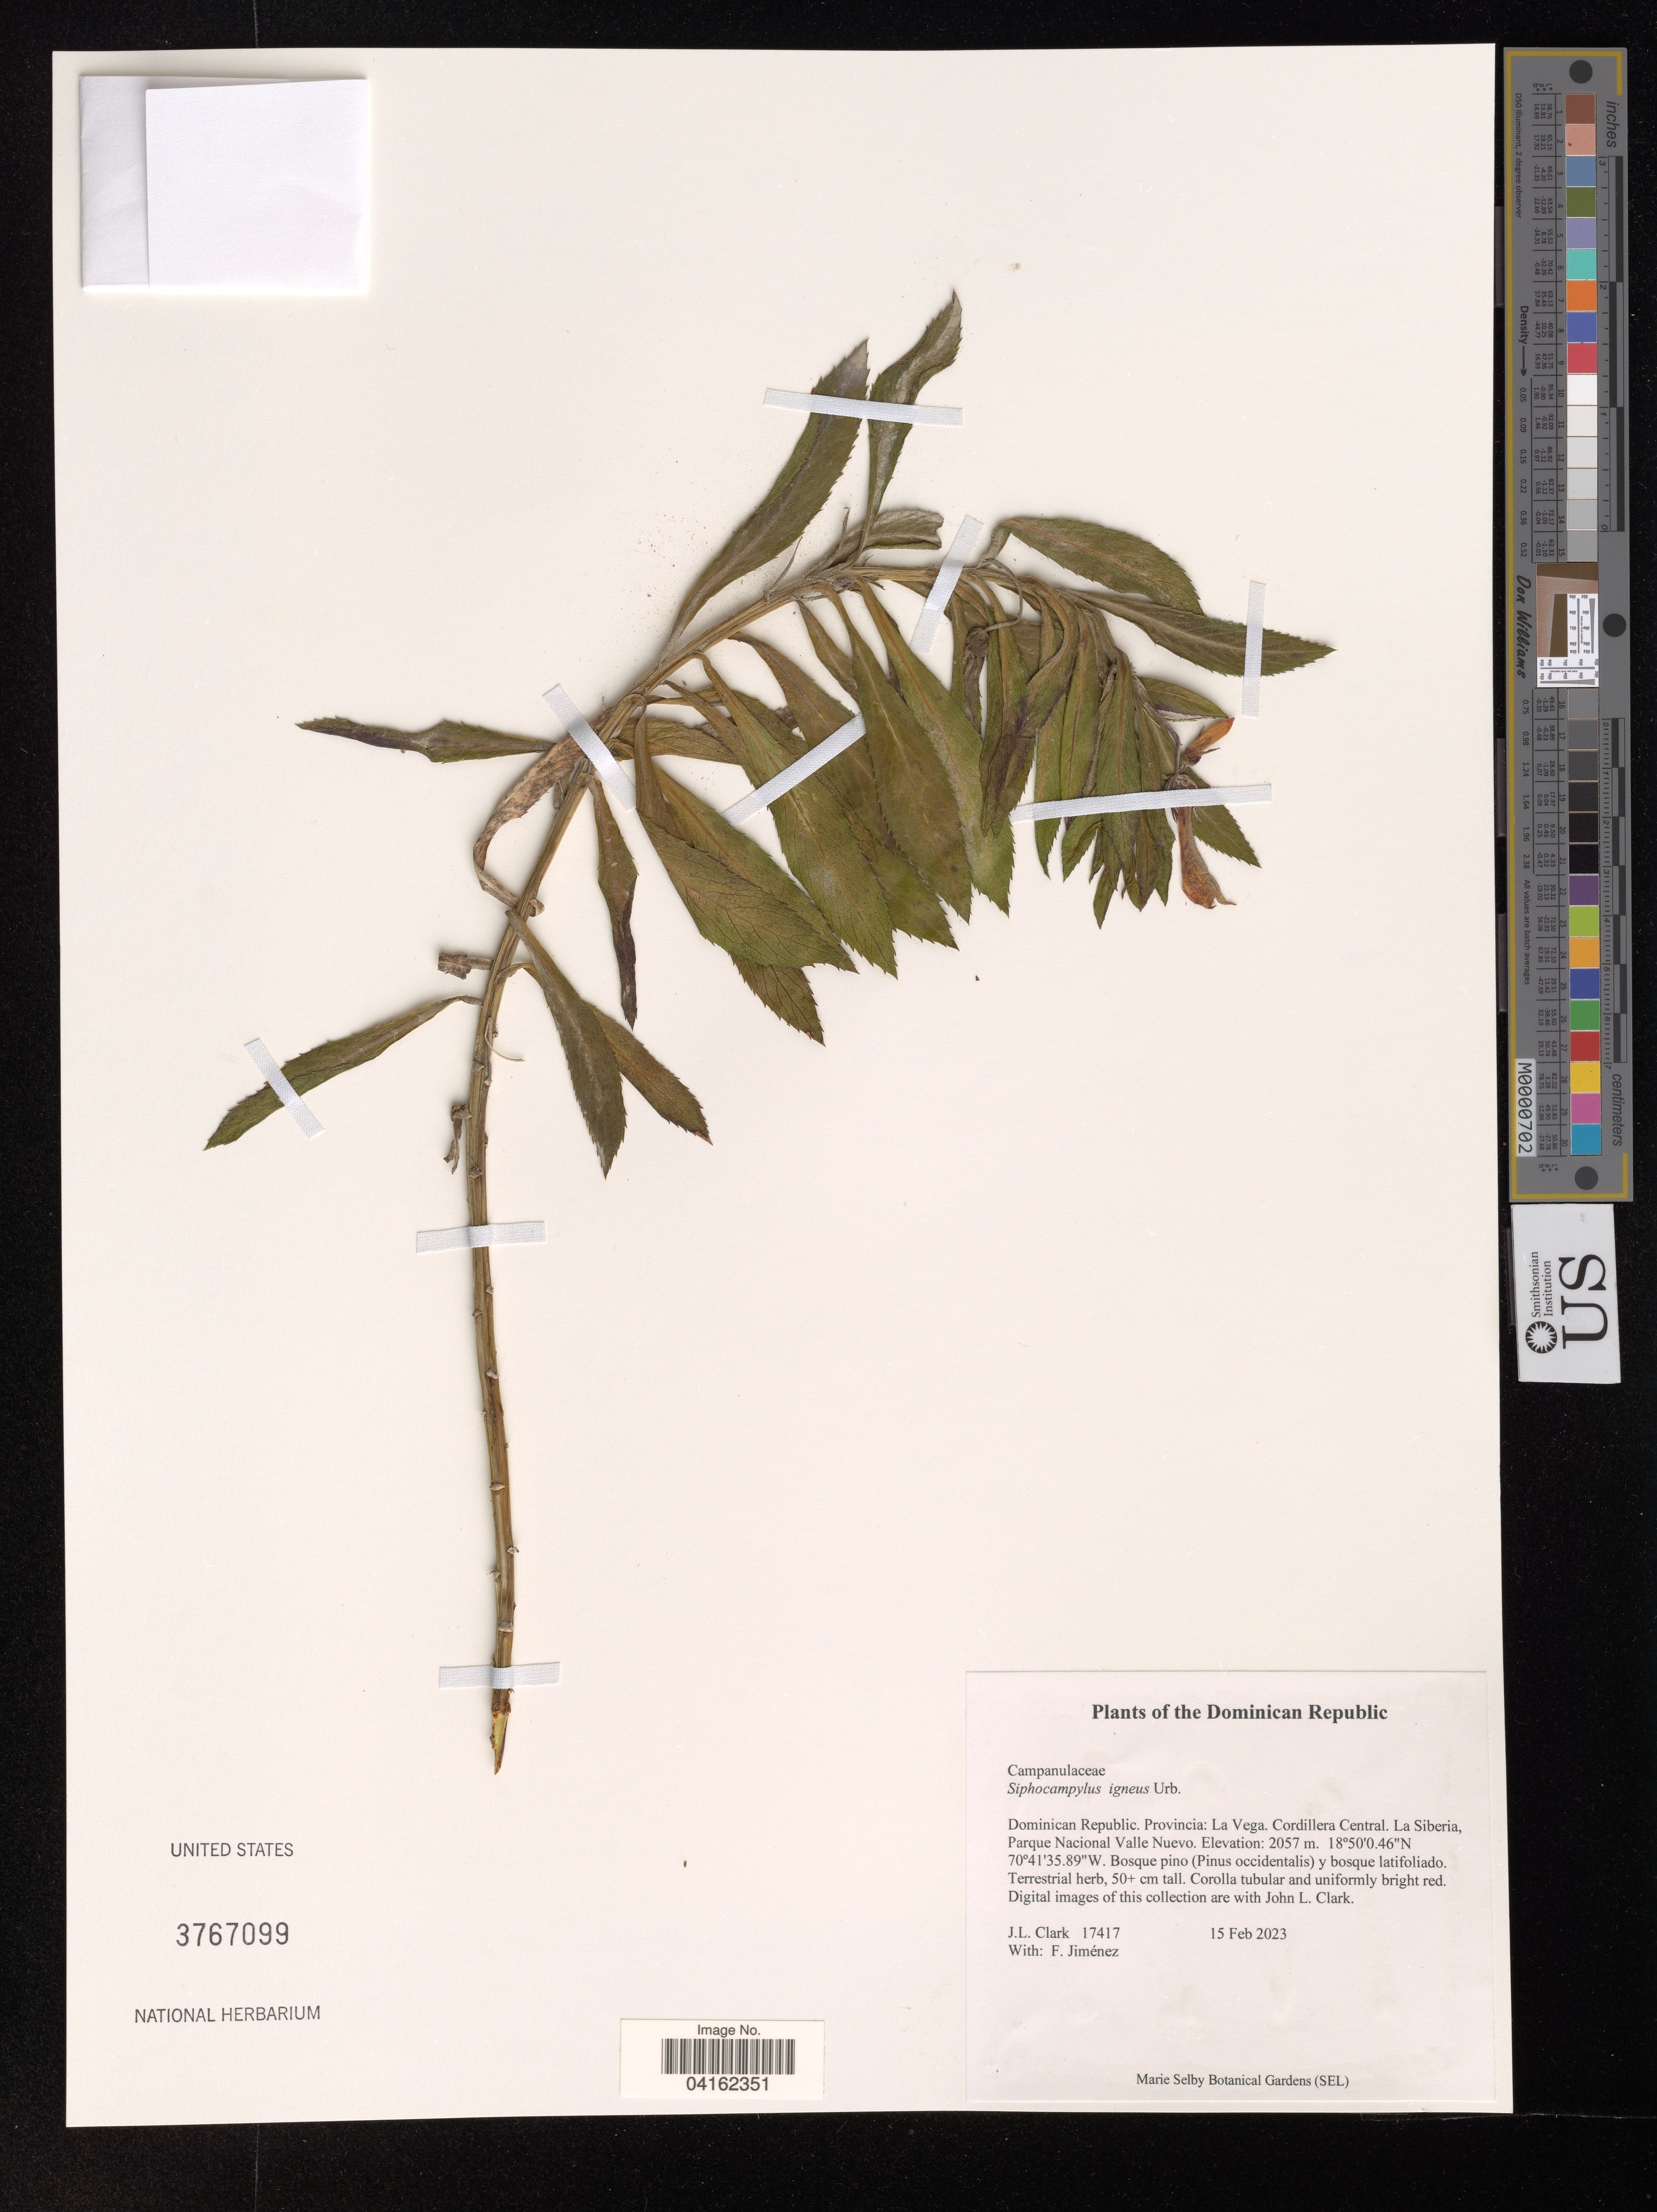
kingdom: Plantae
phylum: Tracheophyta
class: Magnoliopsida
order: Asterales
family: Campanulaceae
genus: Siphocampylus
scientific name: Siphocampylus igneus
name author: Urb.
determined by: Clark, J. L., (SEL), The Marie Selby Botanical Garden (UNITED STATES)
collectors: J. L. Clark & F. Jiménez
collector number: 17417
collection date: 2023-02-15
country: Dominican Republic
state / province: La Vega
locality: Cordillera Central. La Siberia, Parque Nacional Valle Nuevo.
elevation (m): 2057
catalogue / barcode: US 3767099